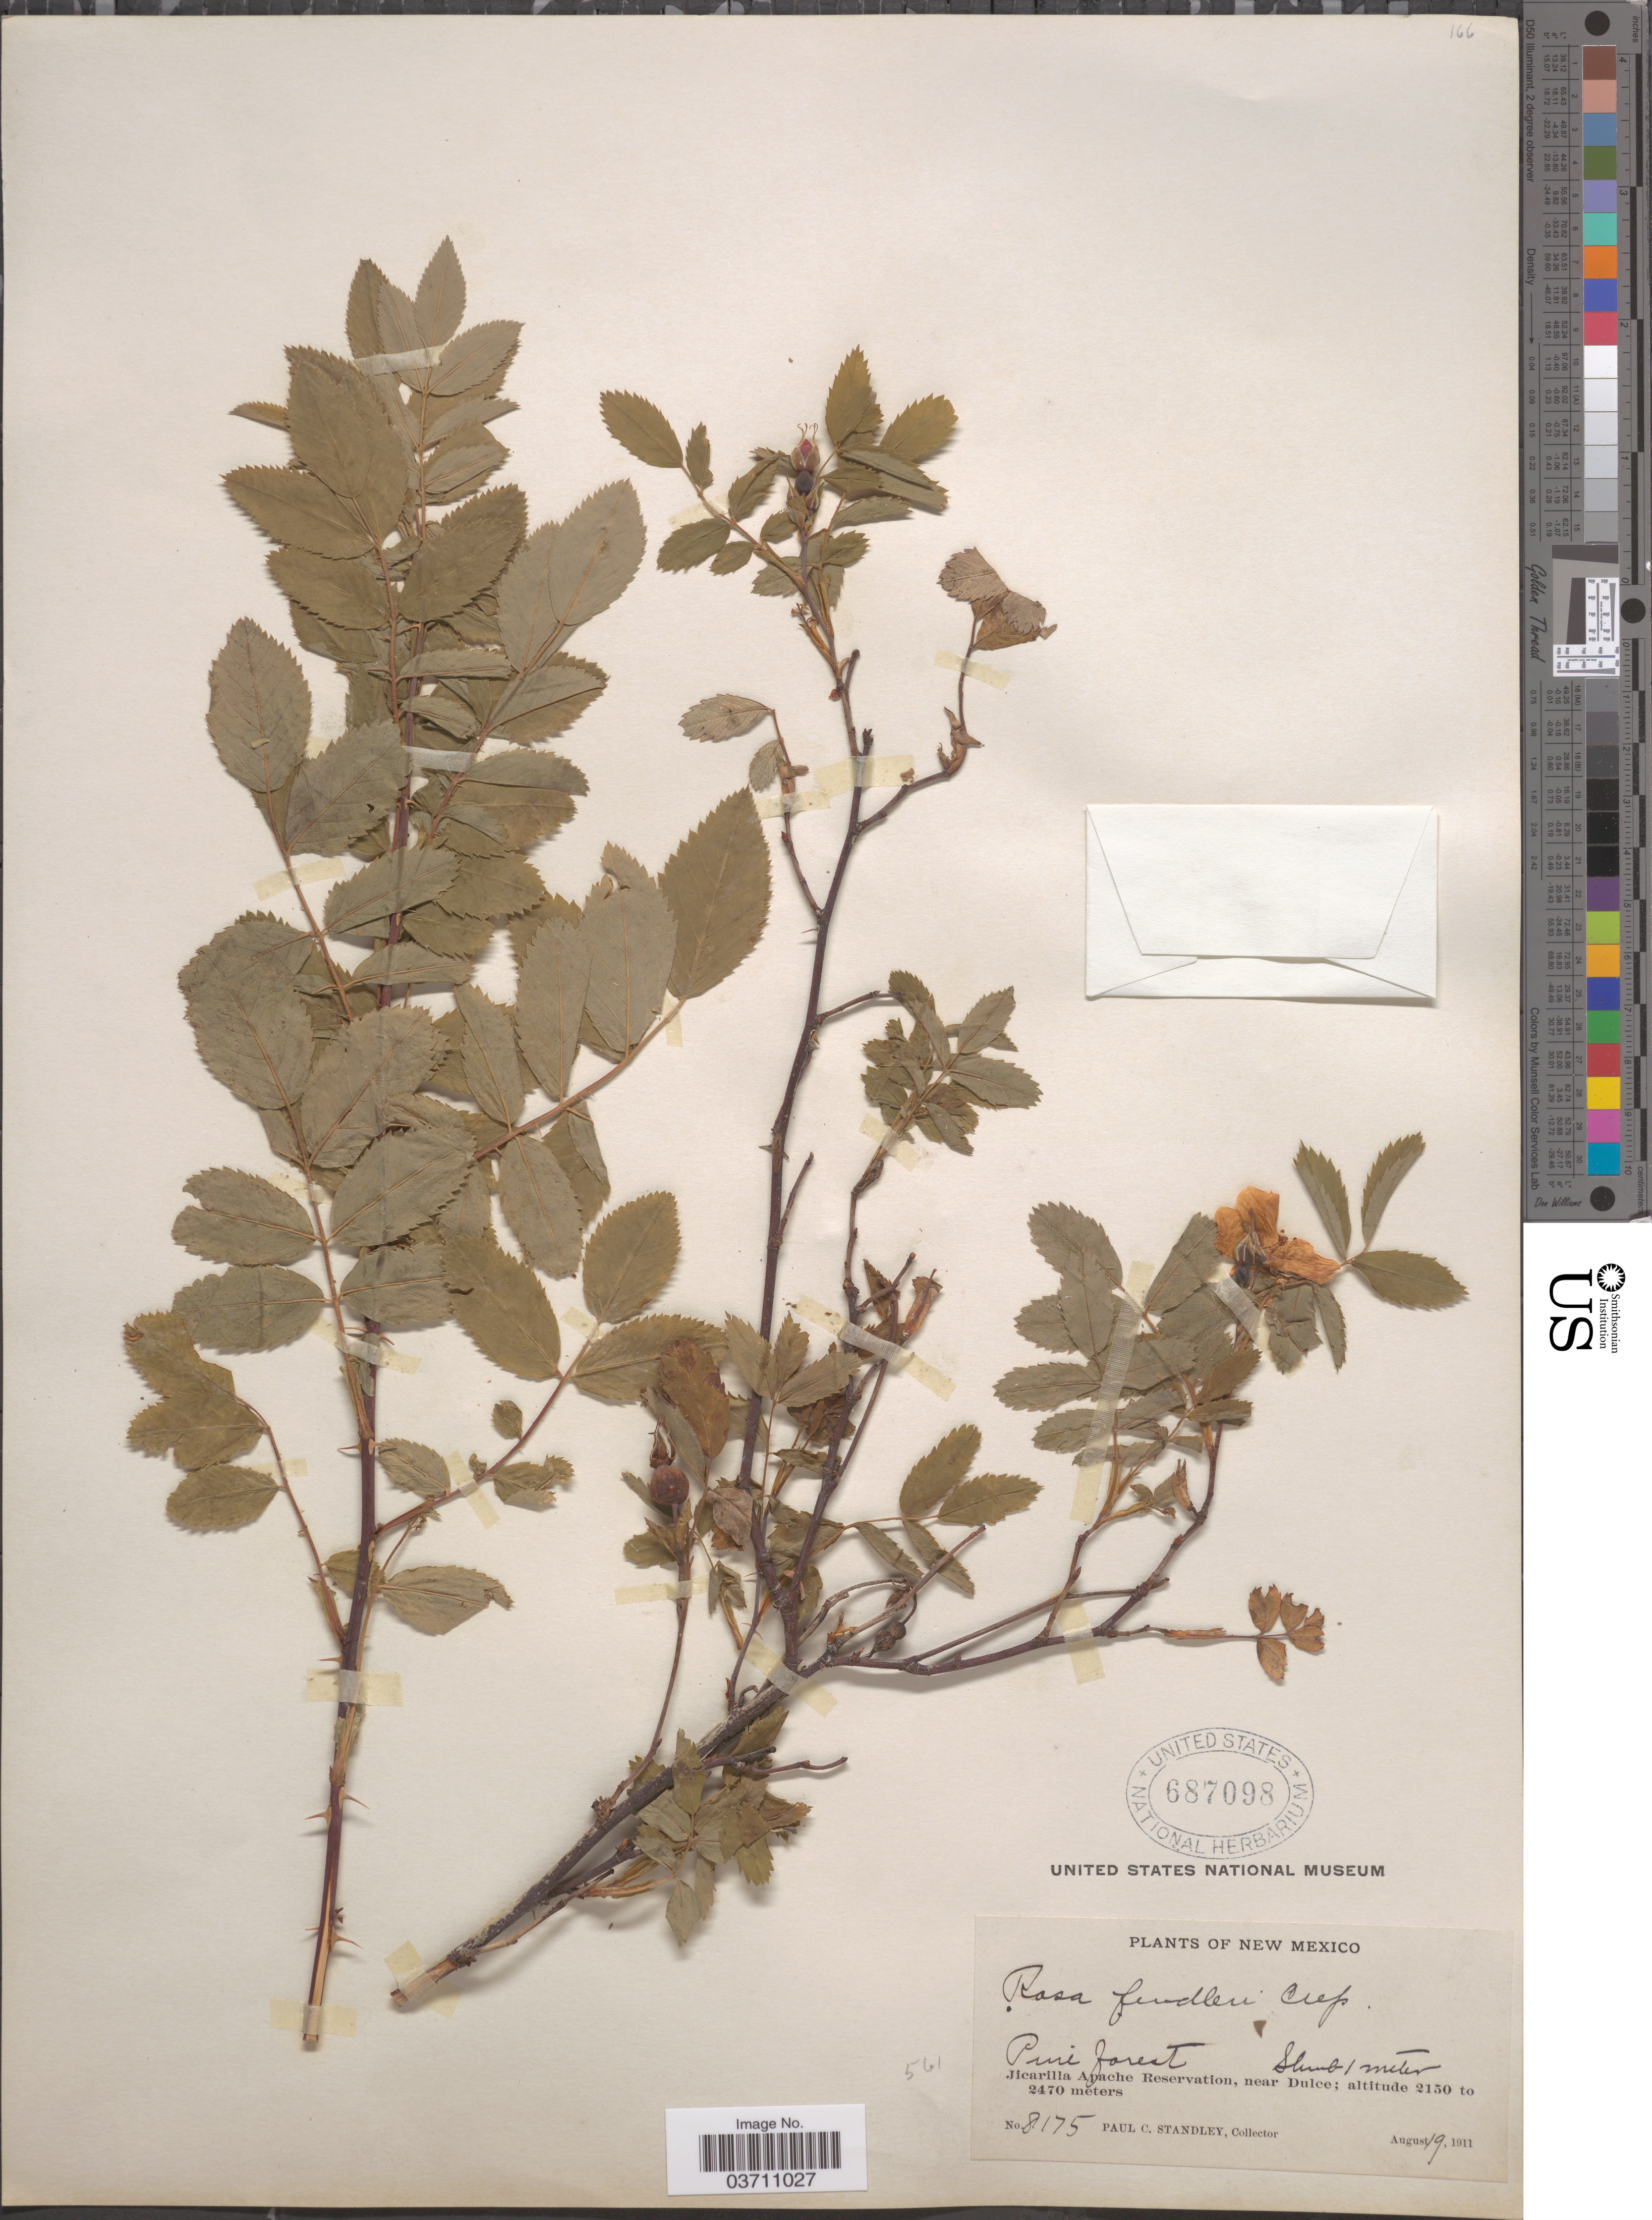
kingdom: Plantae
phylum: Tracheophyta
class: Magnoliopsida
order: Rosales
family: Rosaceae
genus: Rosa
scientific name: Rosa fendleri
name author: Crép.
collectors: P. C. Standley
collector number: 8175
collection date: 1911-08-19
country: United States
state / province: New Mexico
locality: Jicarilla Apache Reservation, near Dulce.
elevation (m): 2150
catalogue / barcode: US 687098